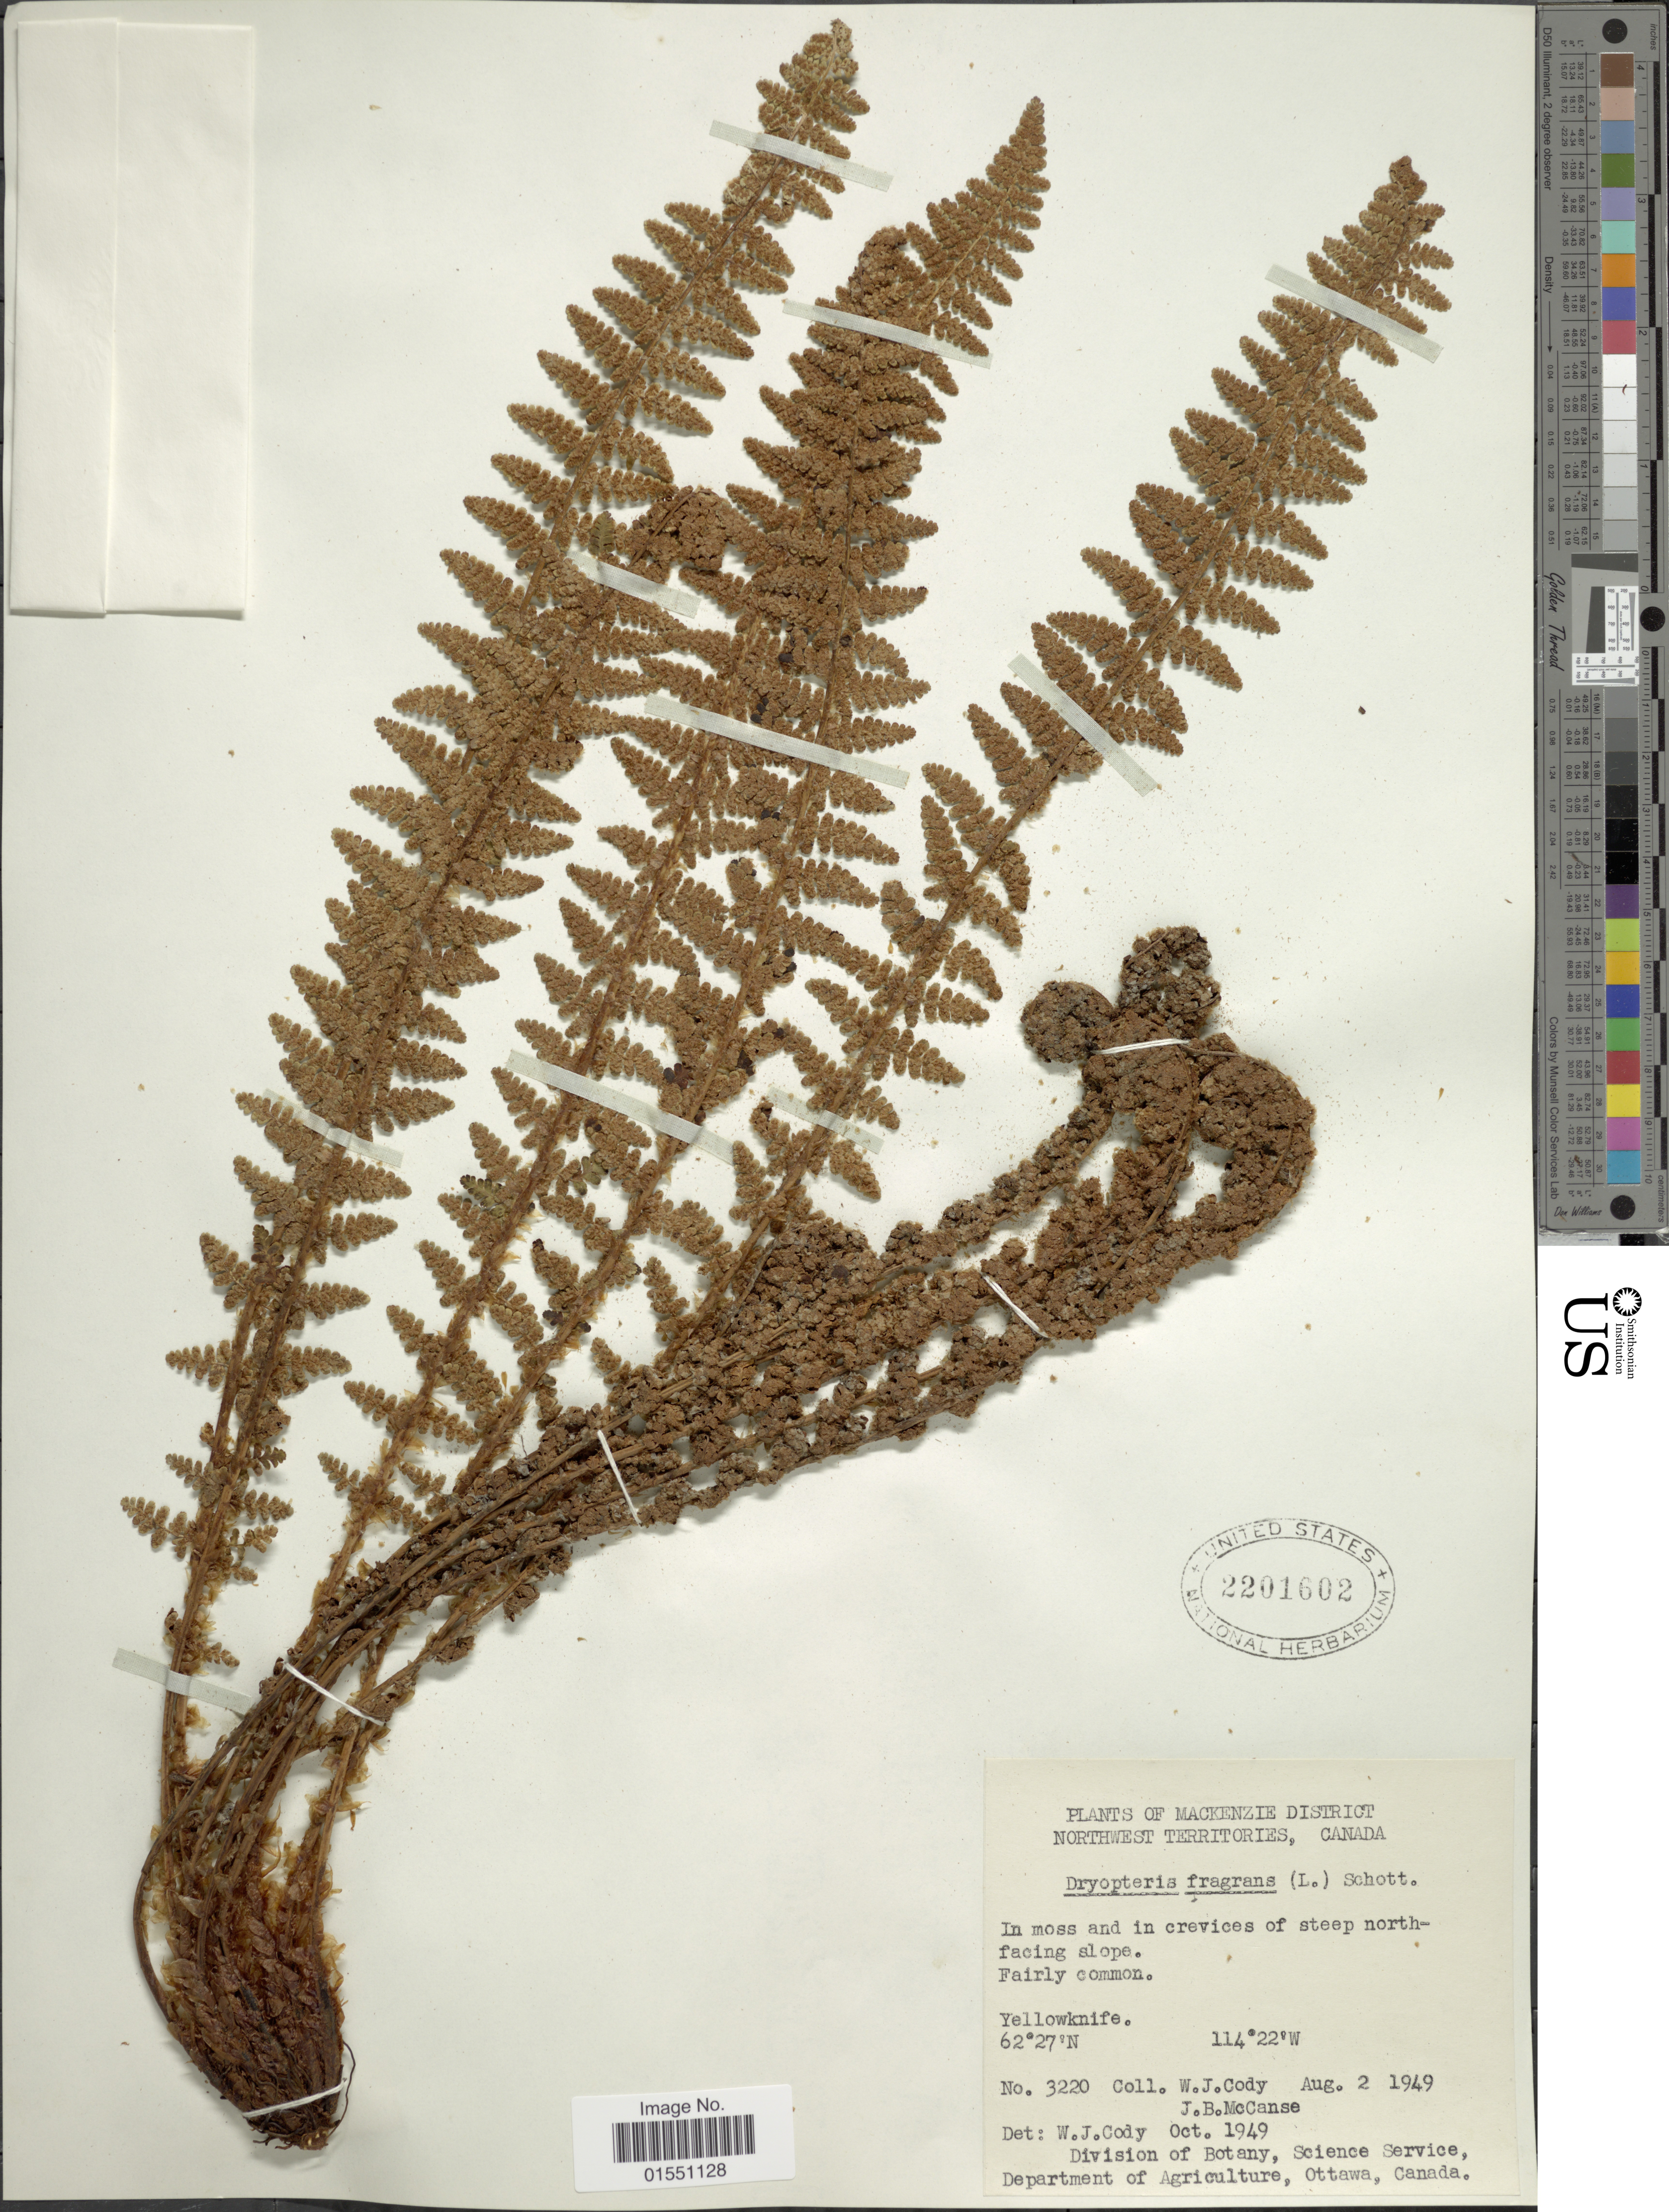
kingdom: Plantae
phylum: Tracheophyta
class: Polypodiopsida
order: Polypodiales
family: Dryopteridaceae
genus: Dryopteris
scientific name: Dryopteris fragrans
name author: (L.) Schott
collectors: W. Cody & J. McCanse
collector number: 3220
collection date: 1949-08-02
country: Canada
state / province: Northwest Territories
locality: Mackenzie District. Yellowknife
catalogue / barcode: US 2201602